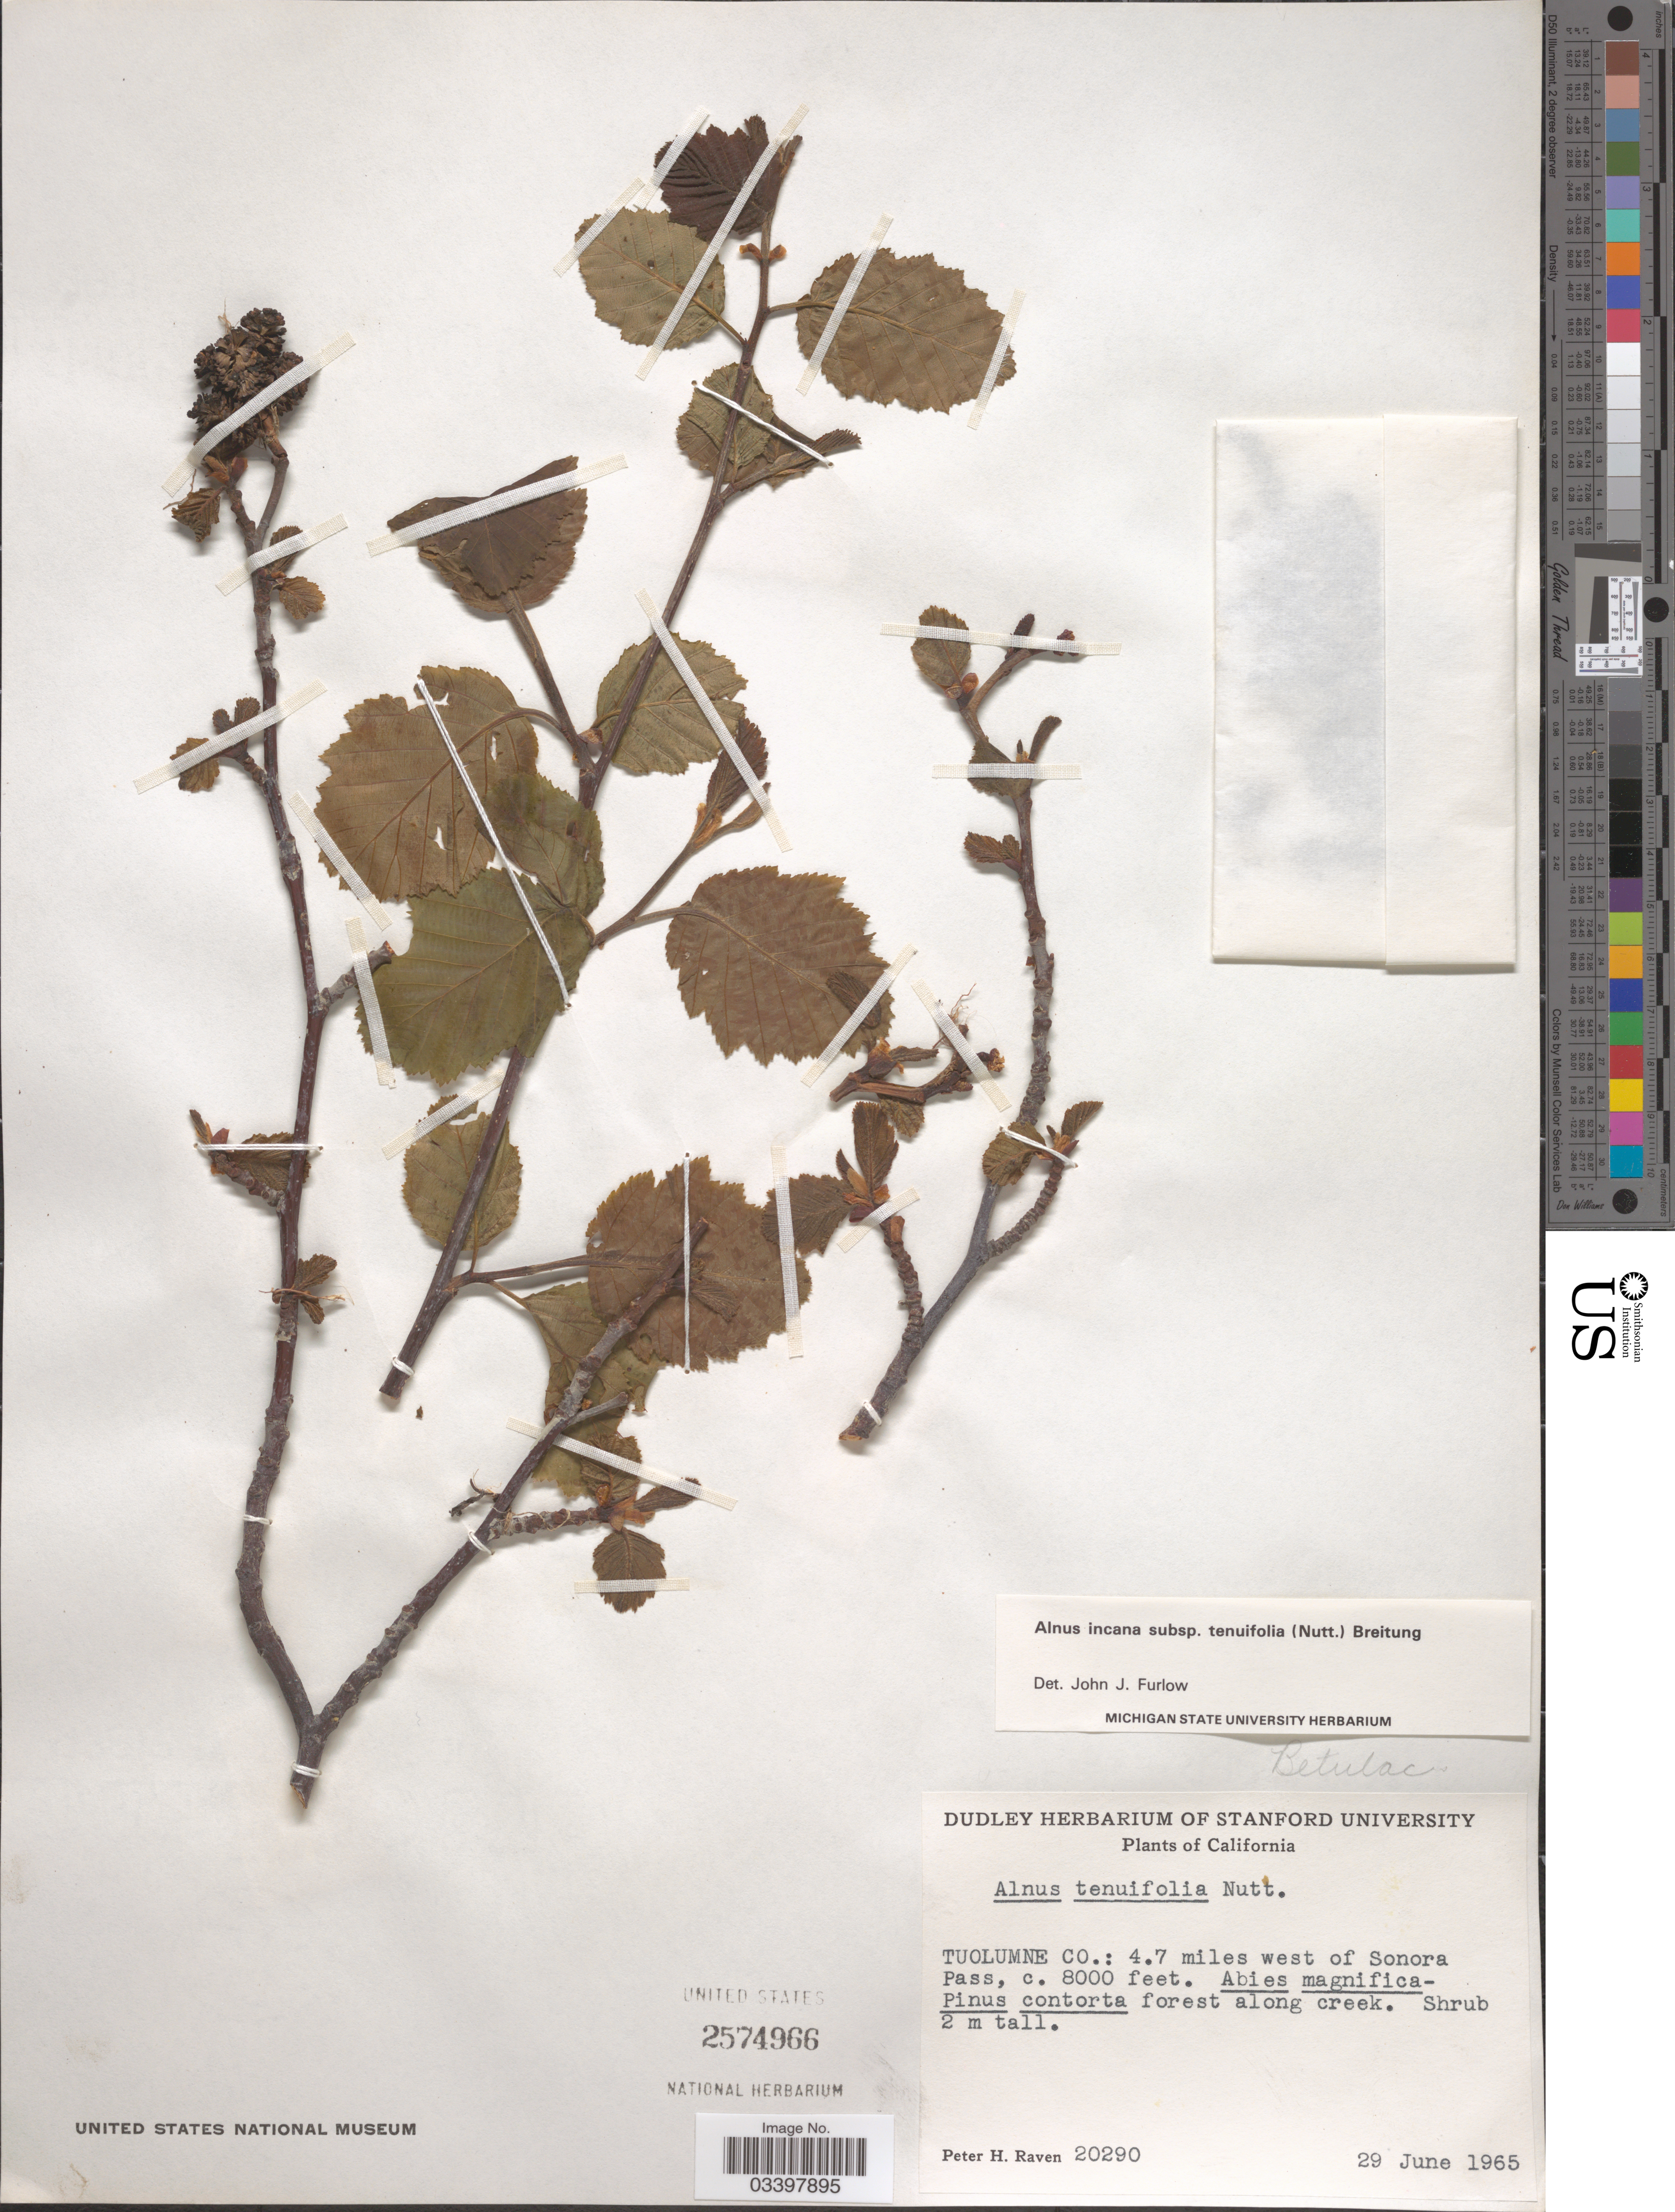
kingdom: Plantae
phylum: Tracheophyta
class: Magnoliopsida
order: Fagales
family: Betulaceae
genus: Alnus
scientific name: Alnus incana subsp. tenuifolia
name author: (Nutt.) Breitung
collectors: P. Raven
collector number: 20290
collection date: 1965-06-29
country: United States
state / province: California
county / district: Tuolumne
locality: Tuolumne Co.: 4.7 miles west of Sonora Pass.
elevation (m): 2438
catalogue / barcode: US 2574966